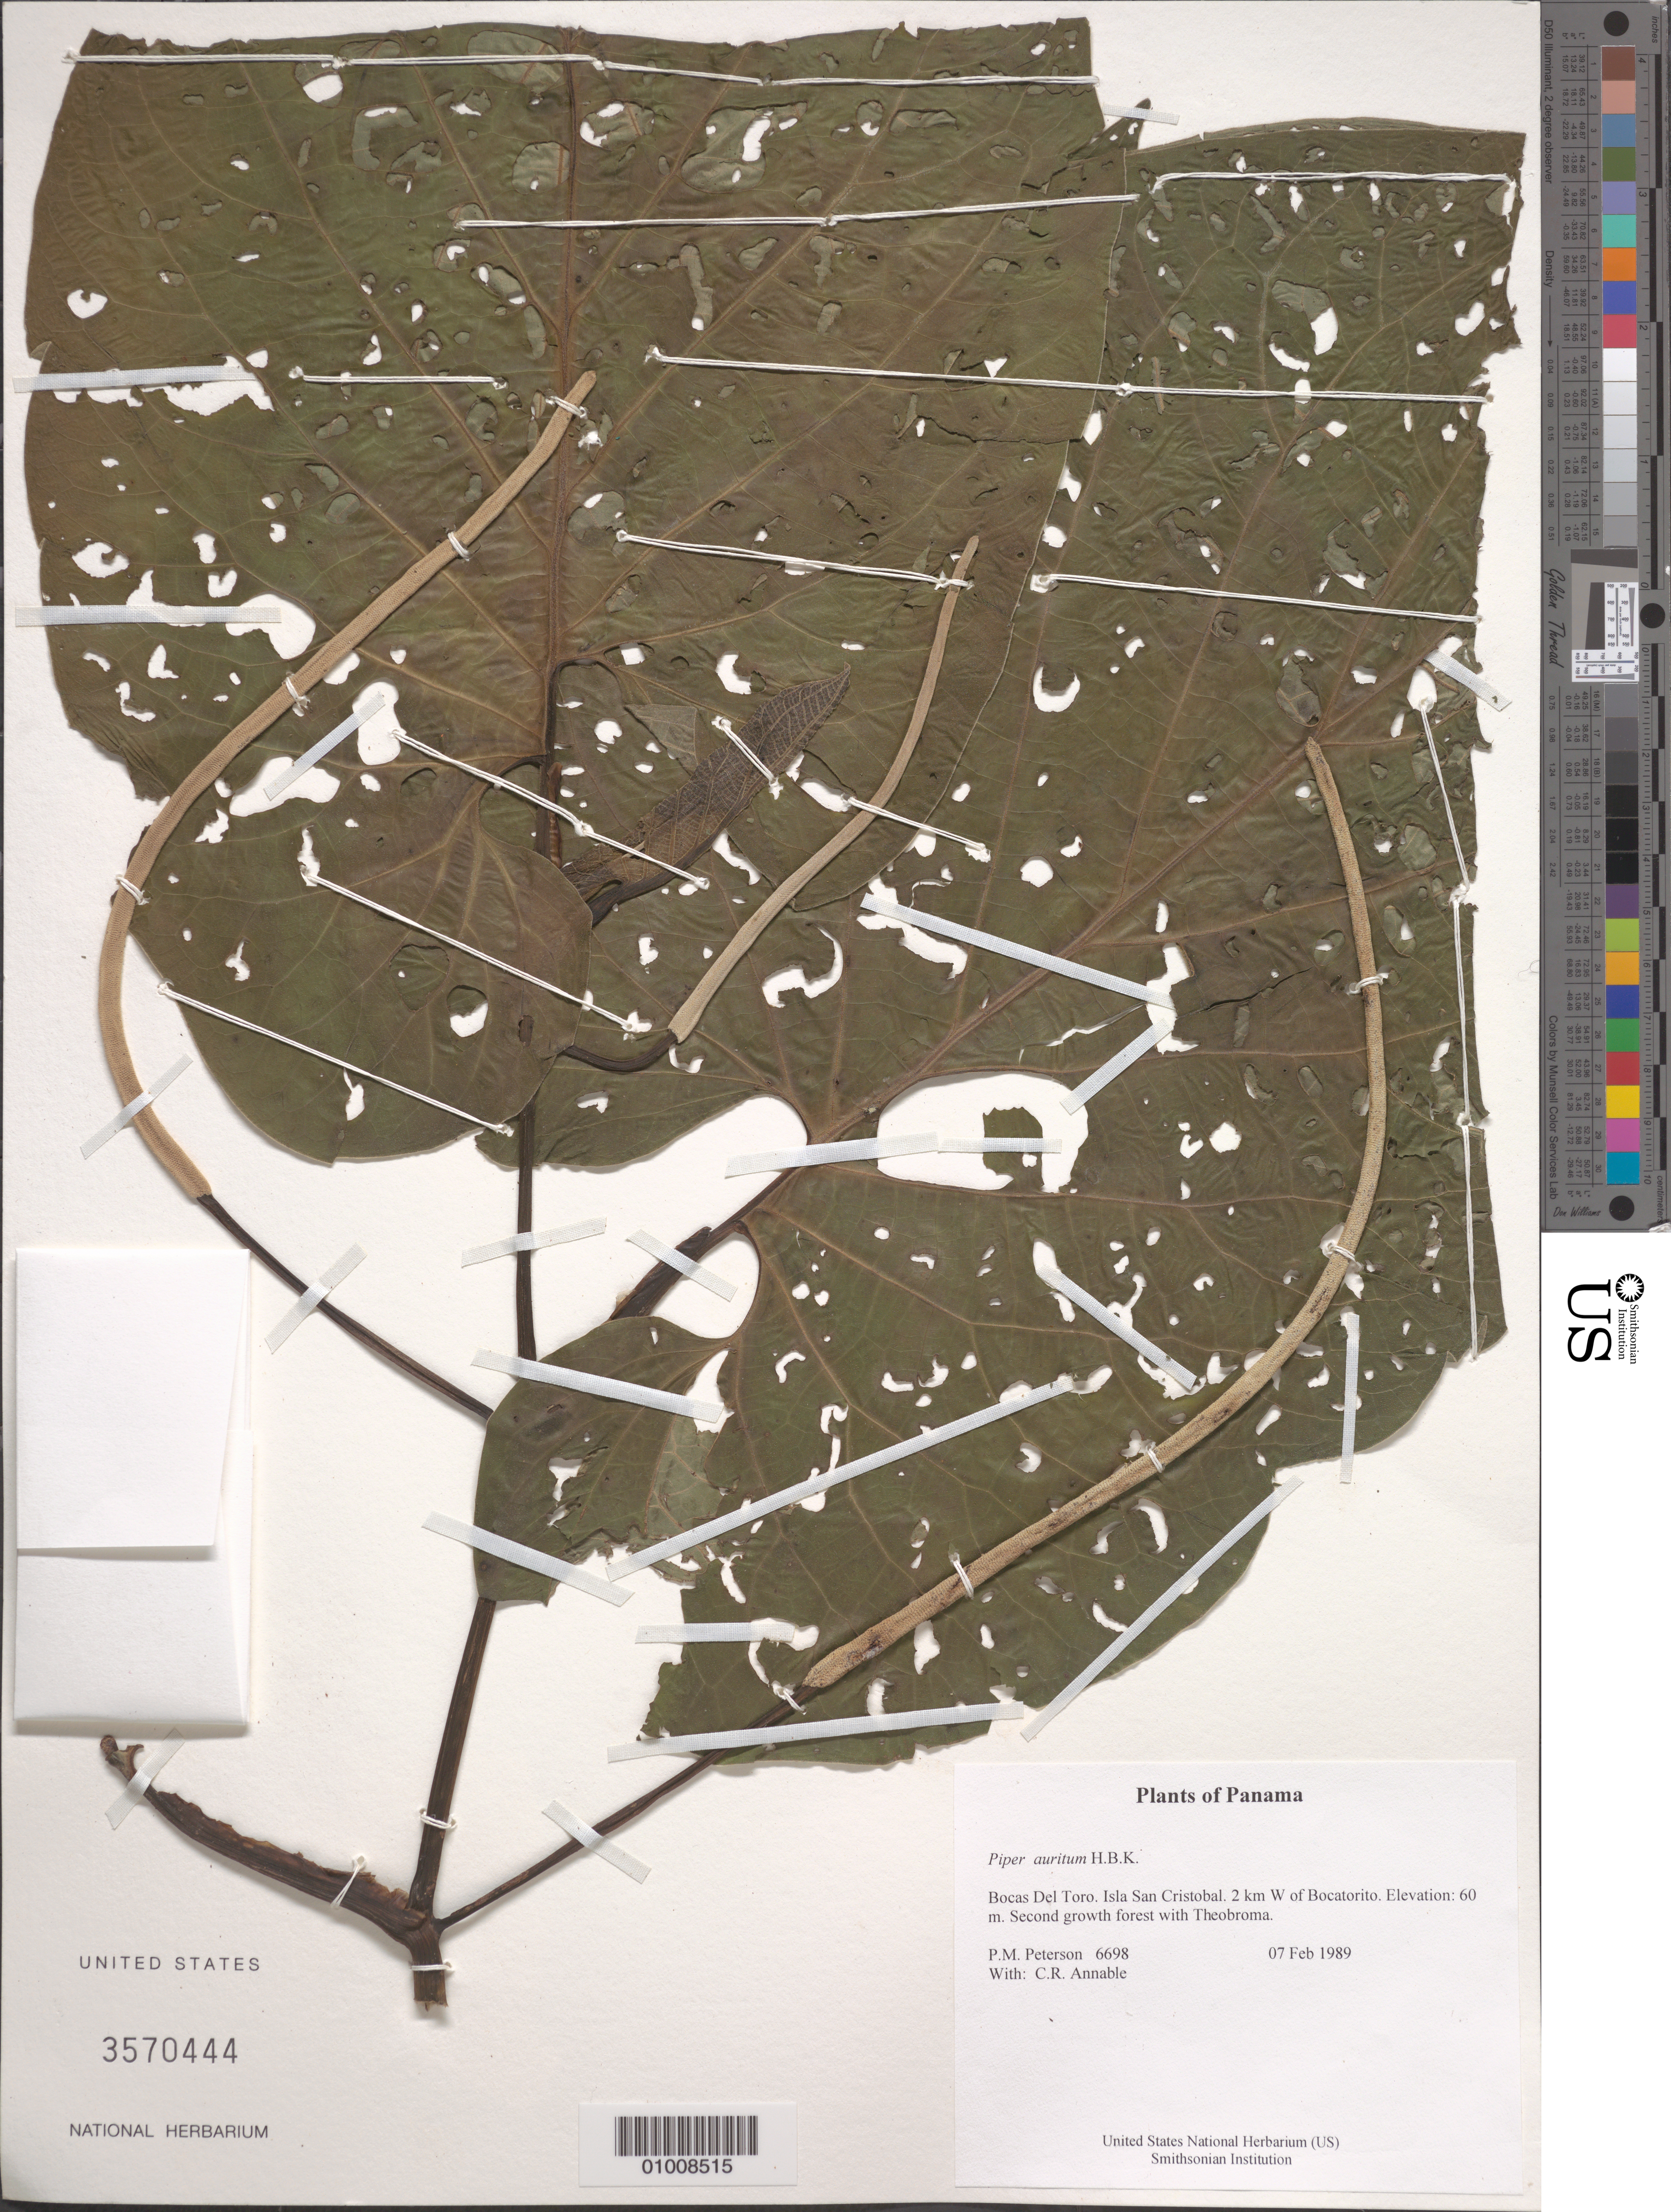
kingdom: Plantae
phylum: Tracheophyta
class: Magnoliopsida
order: Piperales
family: Piperaceae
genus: Piper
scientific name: Piper auritum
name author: Kunth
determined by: Liesner, R. L.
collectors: P. M. Peterson & C. R. Annable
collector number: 06698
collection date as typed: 07 Feb 1989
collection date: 1989-02-07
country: Panama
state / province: Bocas del Toro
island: San Cristobal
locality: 2 km W of Bocatorito.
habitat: Second growth forest with Theobroma.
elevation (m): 60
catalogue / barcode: US 3570444